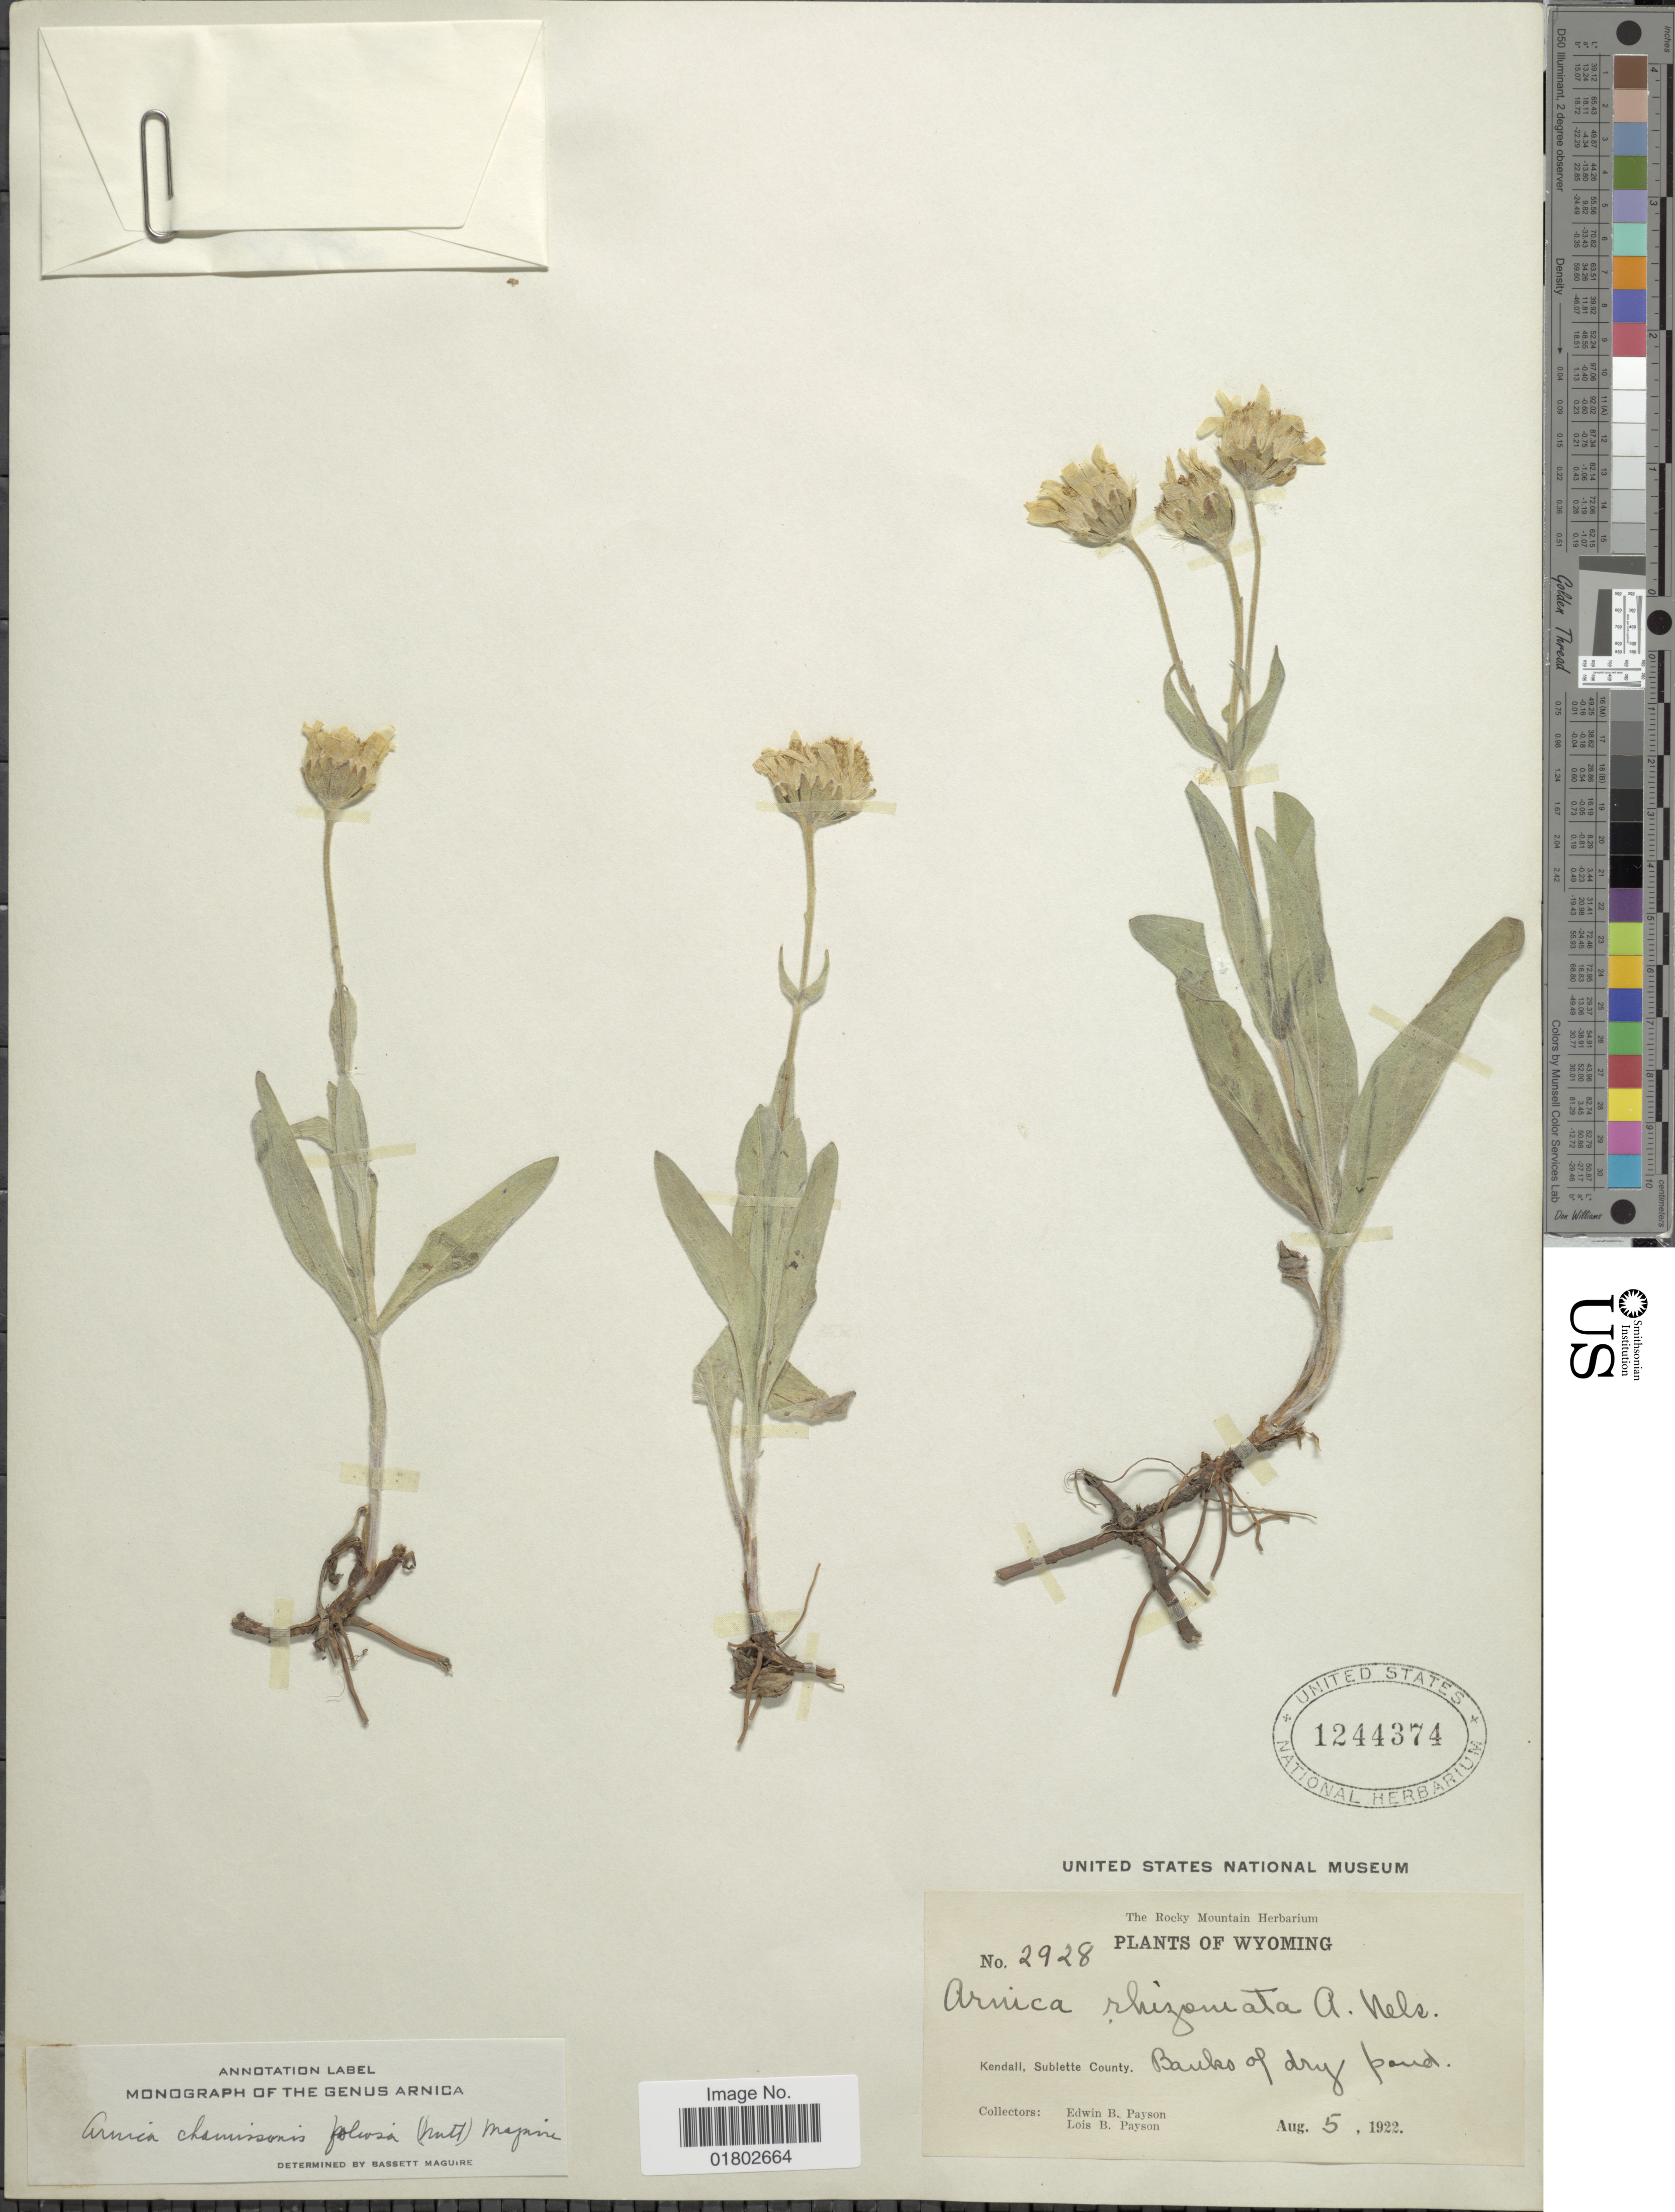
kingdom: Plantae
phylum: Tracheophyta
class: Magnoliopsida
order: Asterales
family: Asteraceae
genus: Arnica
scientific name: Arnica chamissonis subsp. foliosa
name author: (Nutt.) Maguire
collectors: E. B. Payson & L. Payson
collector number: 2928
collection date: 1922-08-05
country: United States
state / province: Wyoming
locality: Kendall, Subiette County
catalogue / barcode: US 1244374